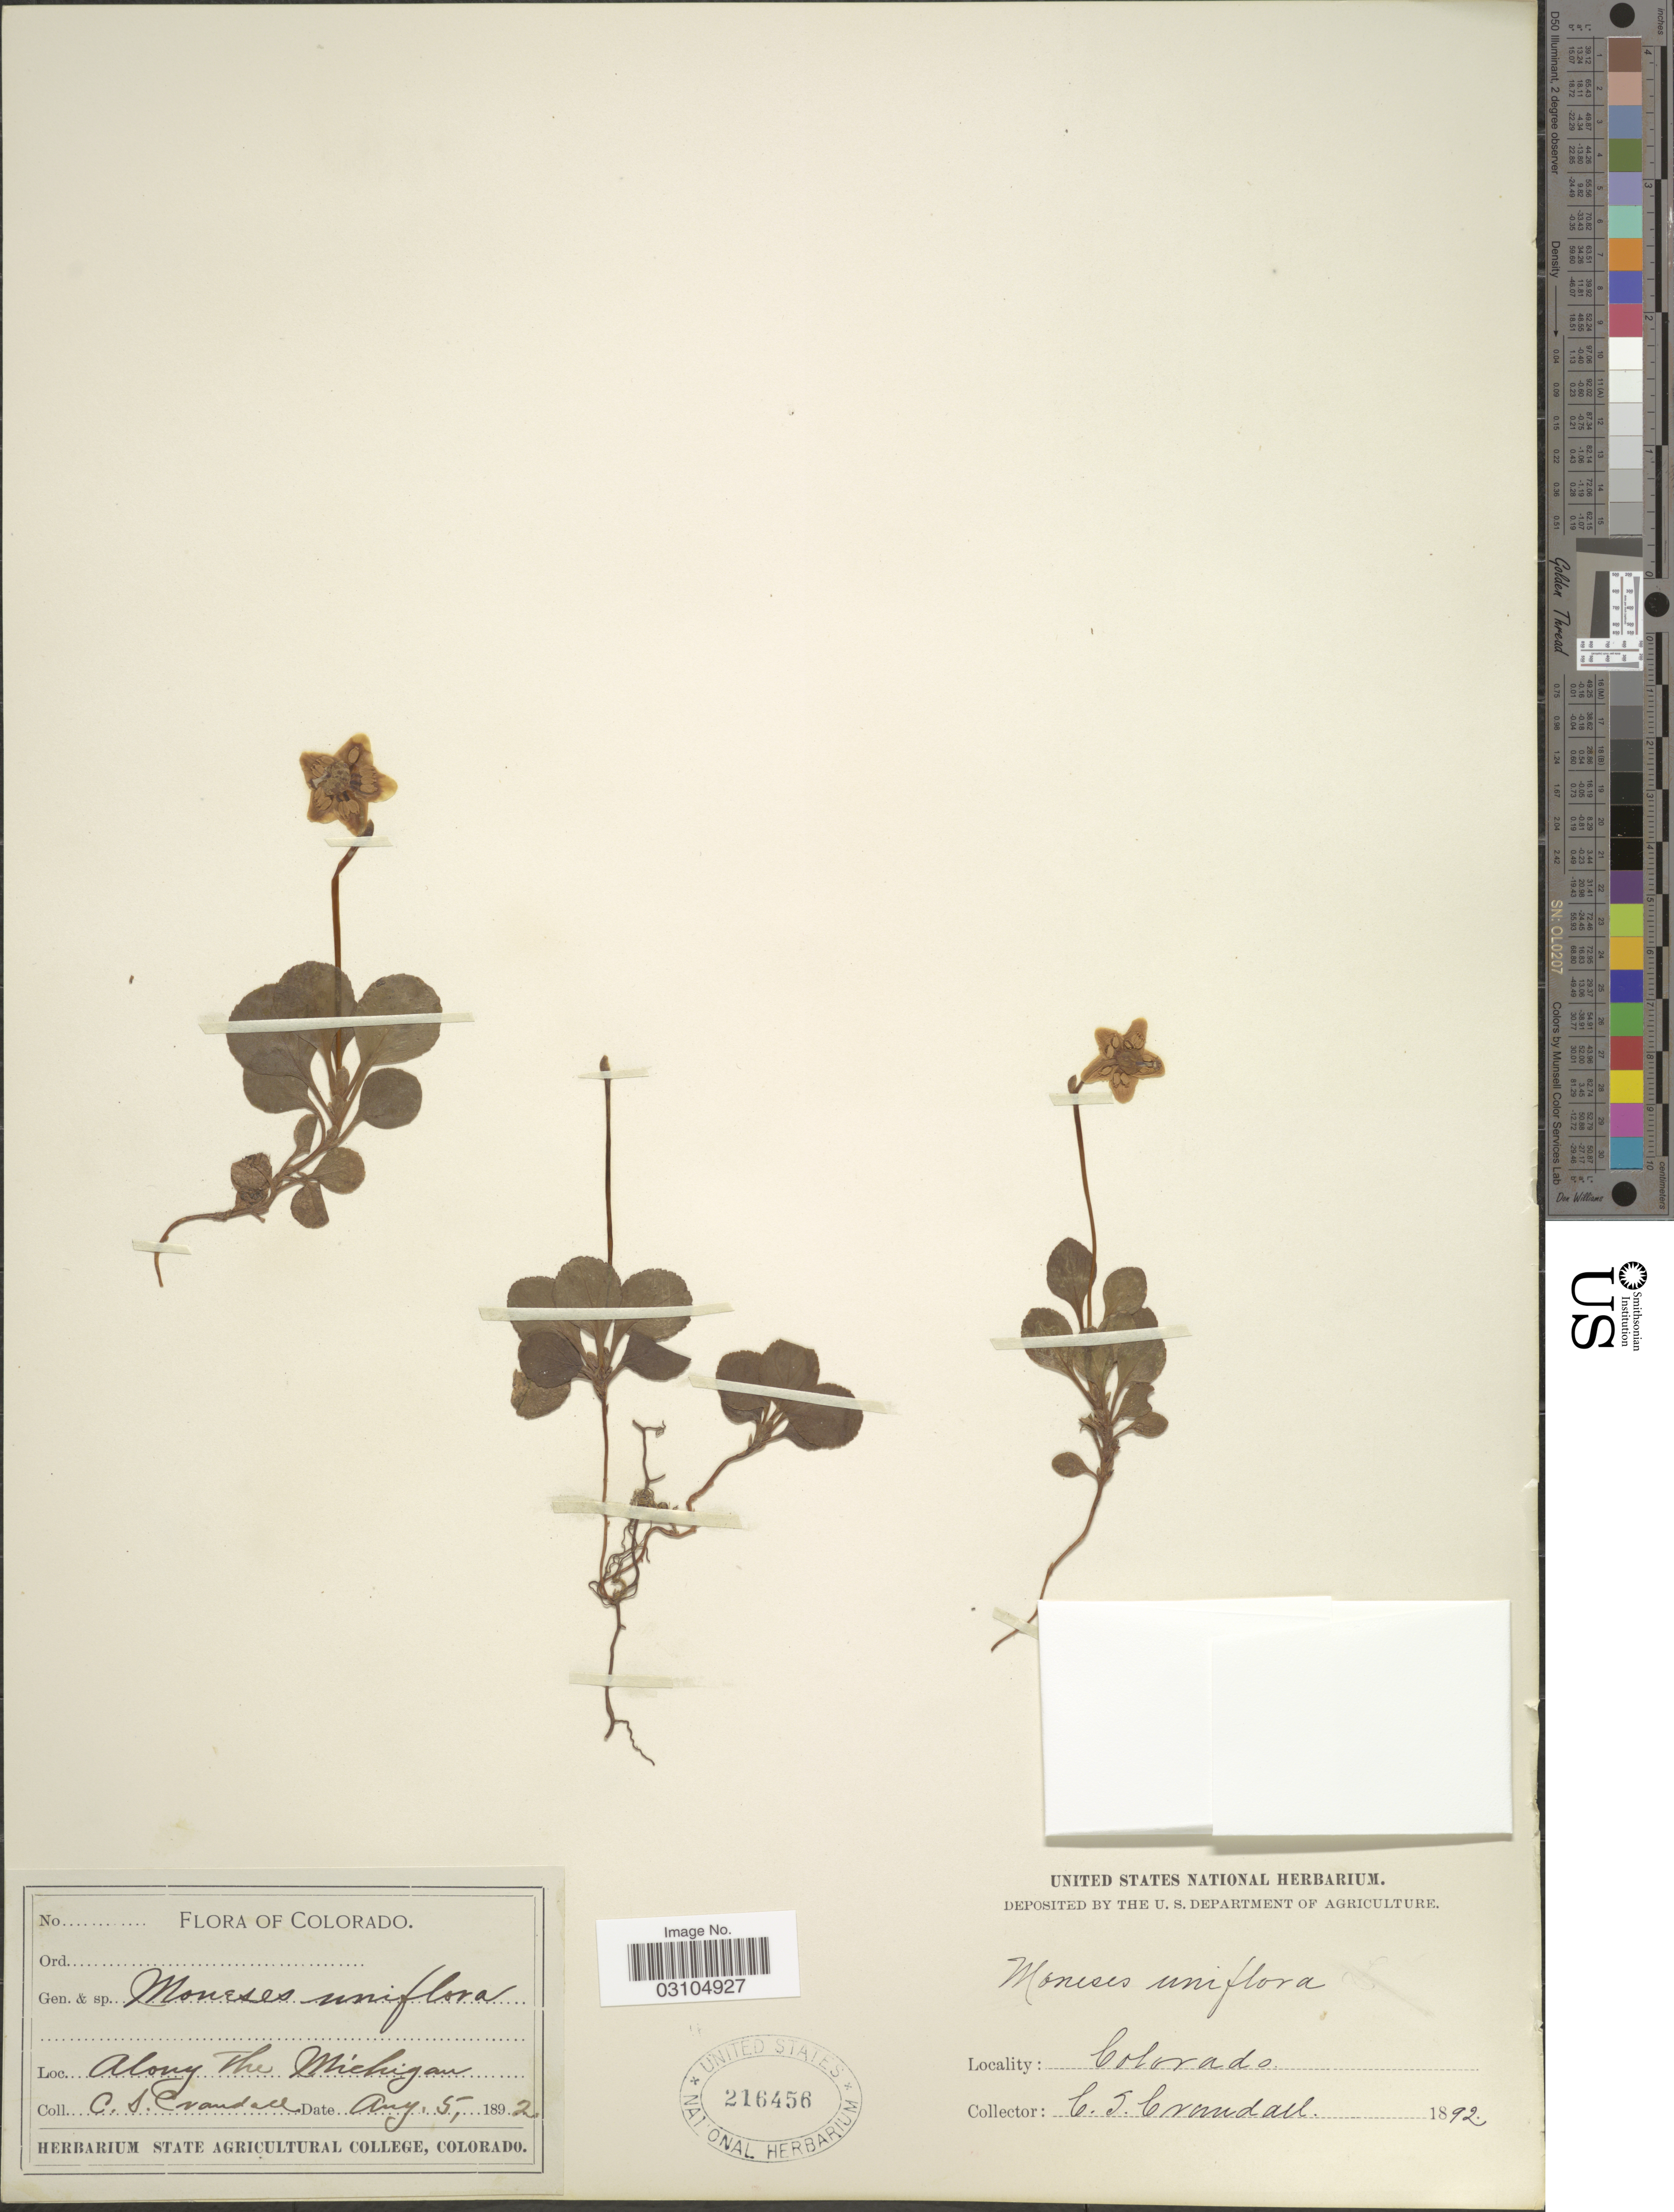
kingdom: Plantae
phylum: Tracheophyta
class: Magnoliopsida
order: Ericales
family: Ericaceae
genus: Moneses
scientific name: Moneses uniflora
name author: (L.) A. Gray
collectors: C. Crandall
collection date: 1892-08-05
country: United States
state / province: Colorado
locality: Along the Michigan.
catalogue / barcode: US 216456